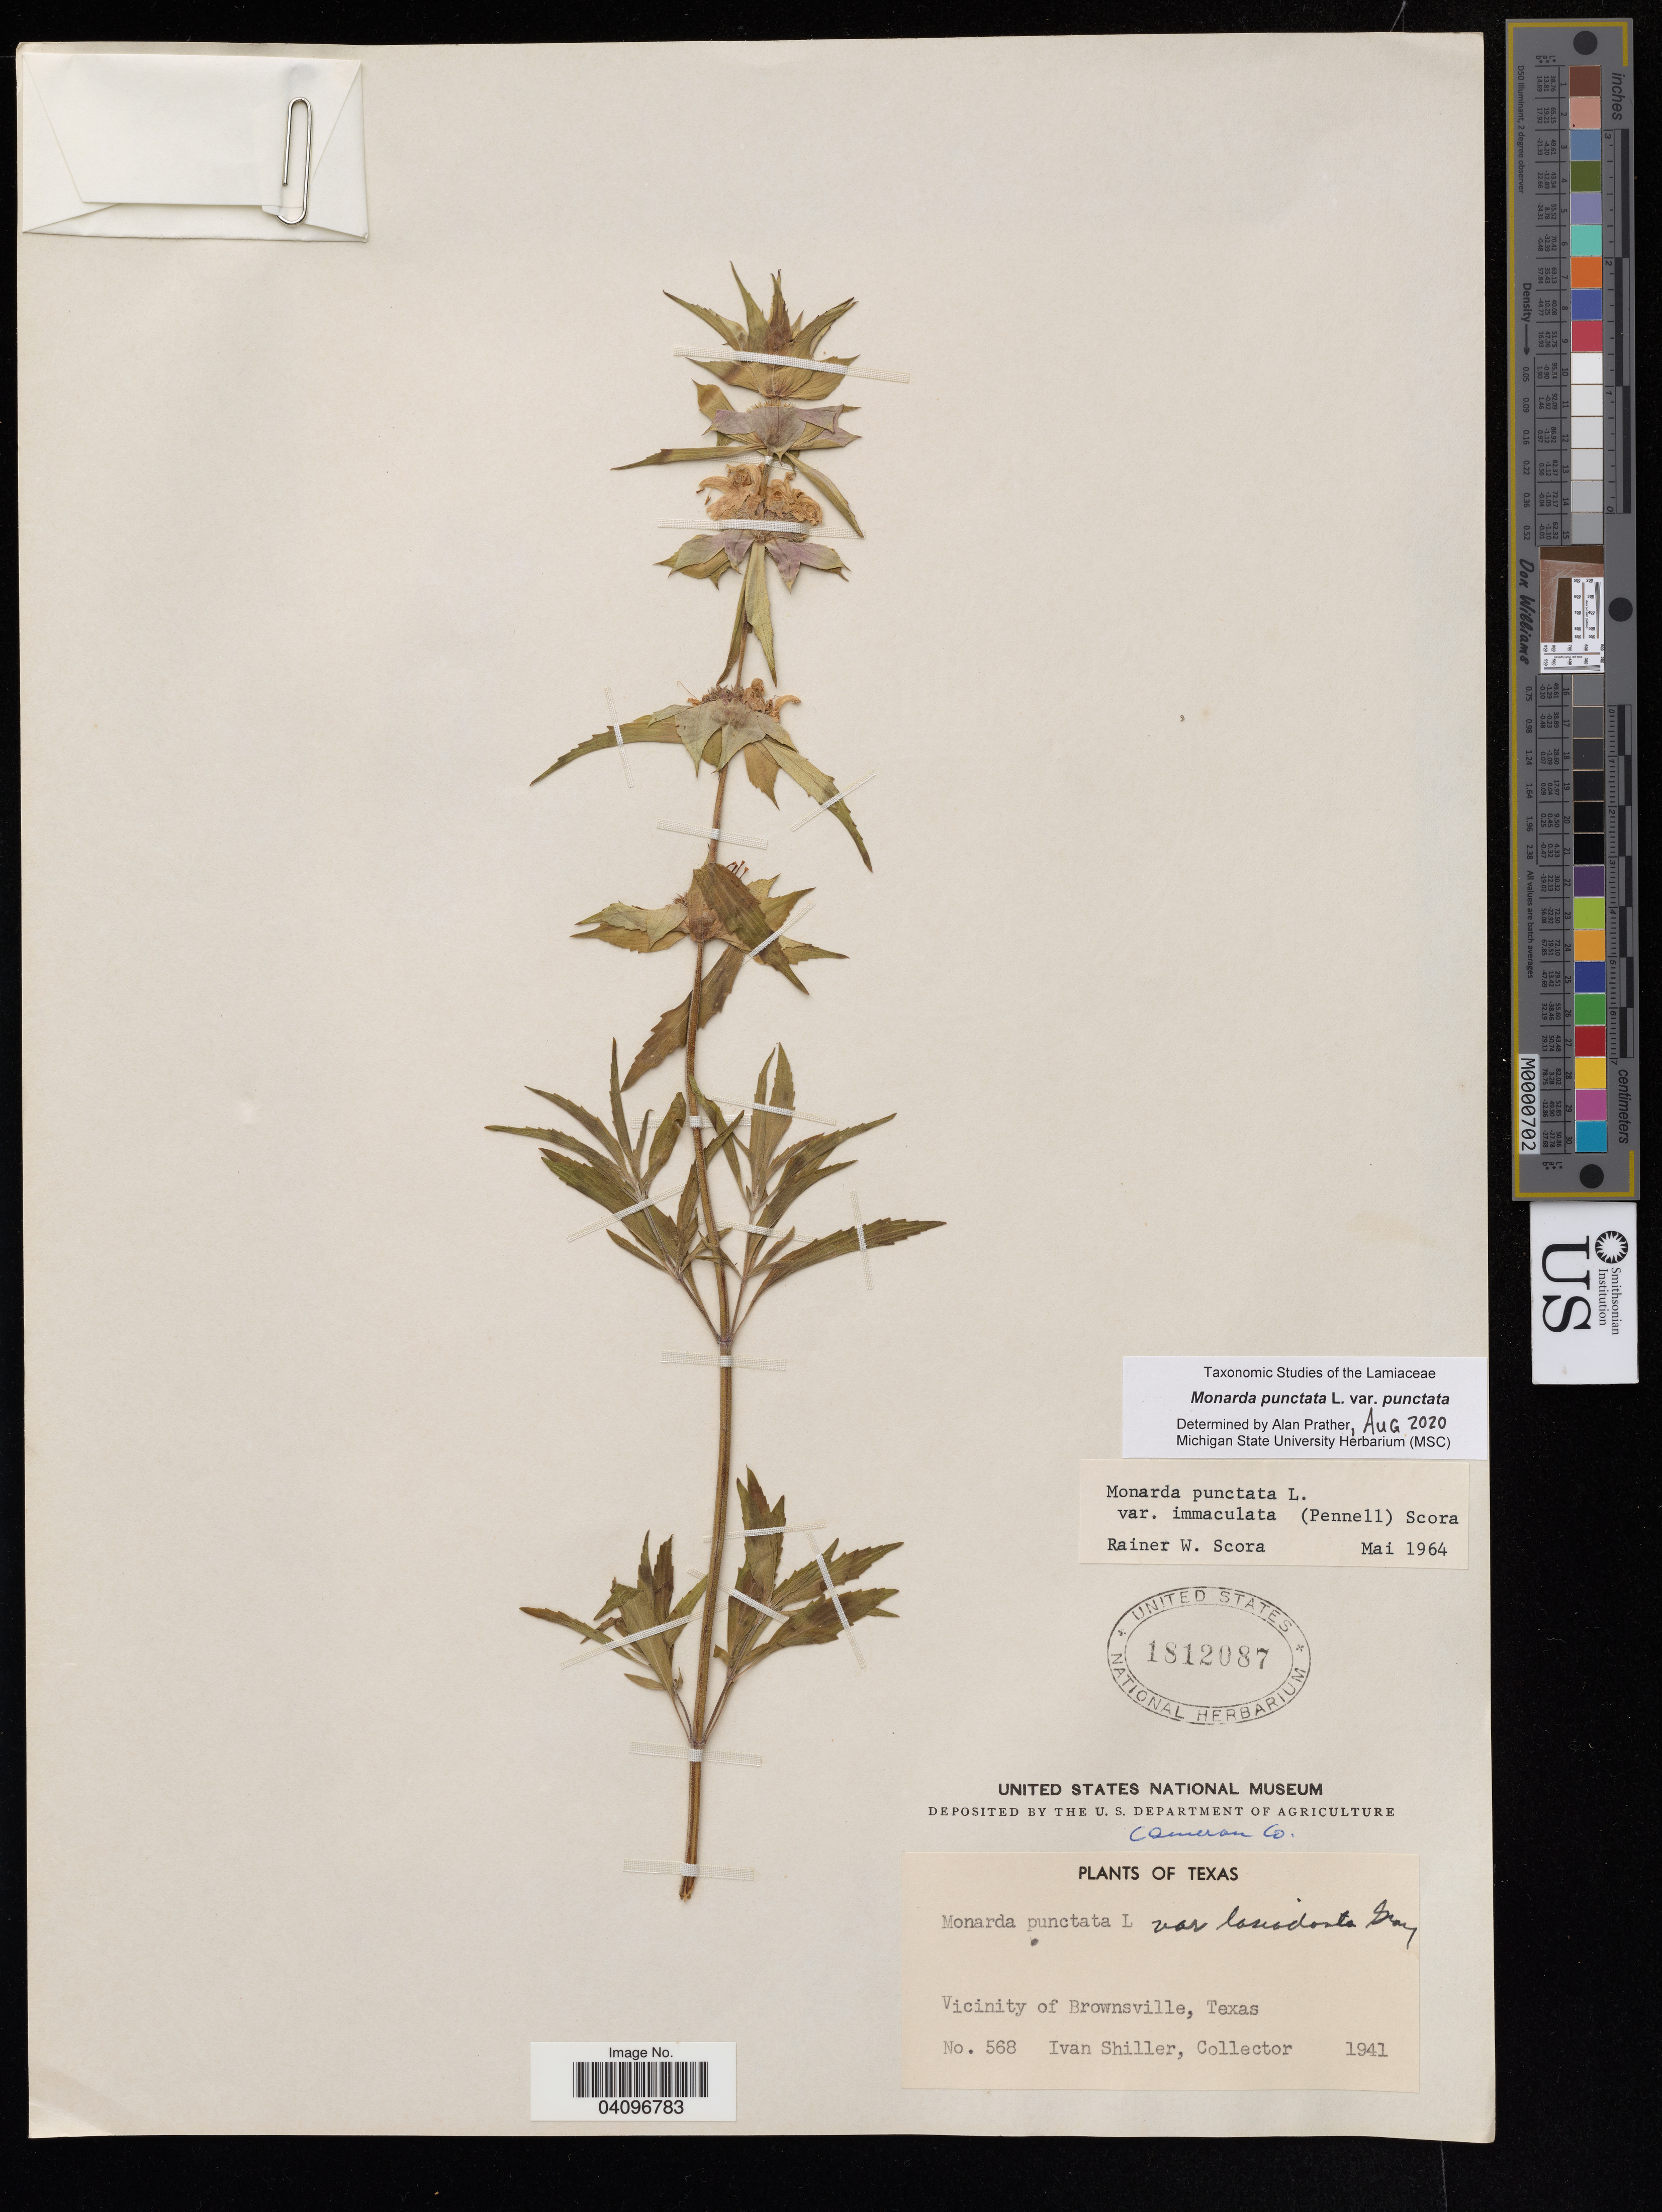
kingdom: Plantae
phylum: Tracheophyta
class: Magnoliopsida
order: Lamiales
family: Lamiaceae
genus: Monarda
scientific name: Monarda punctata var. punctata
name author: L.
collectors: I. Schiller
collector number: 568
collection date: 1941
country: United States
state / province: Texas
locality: Vicinity of Brownsville.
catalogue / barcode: US 1812087